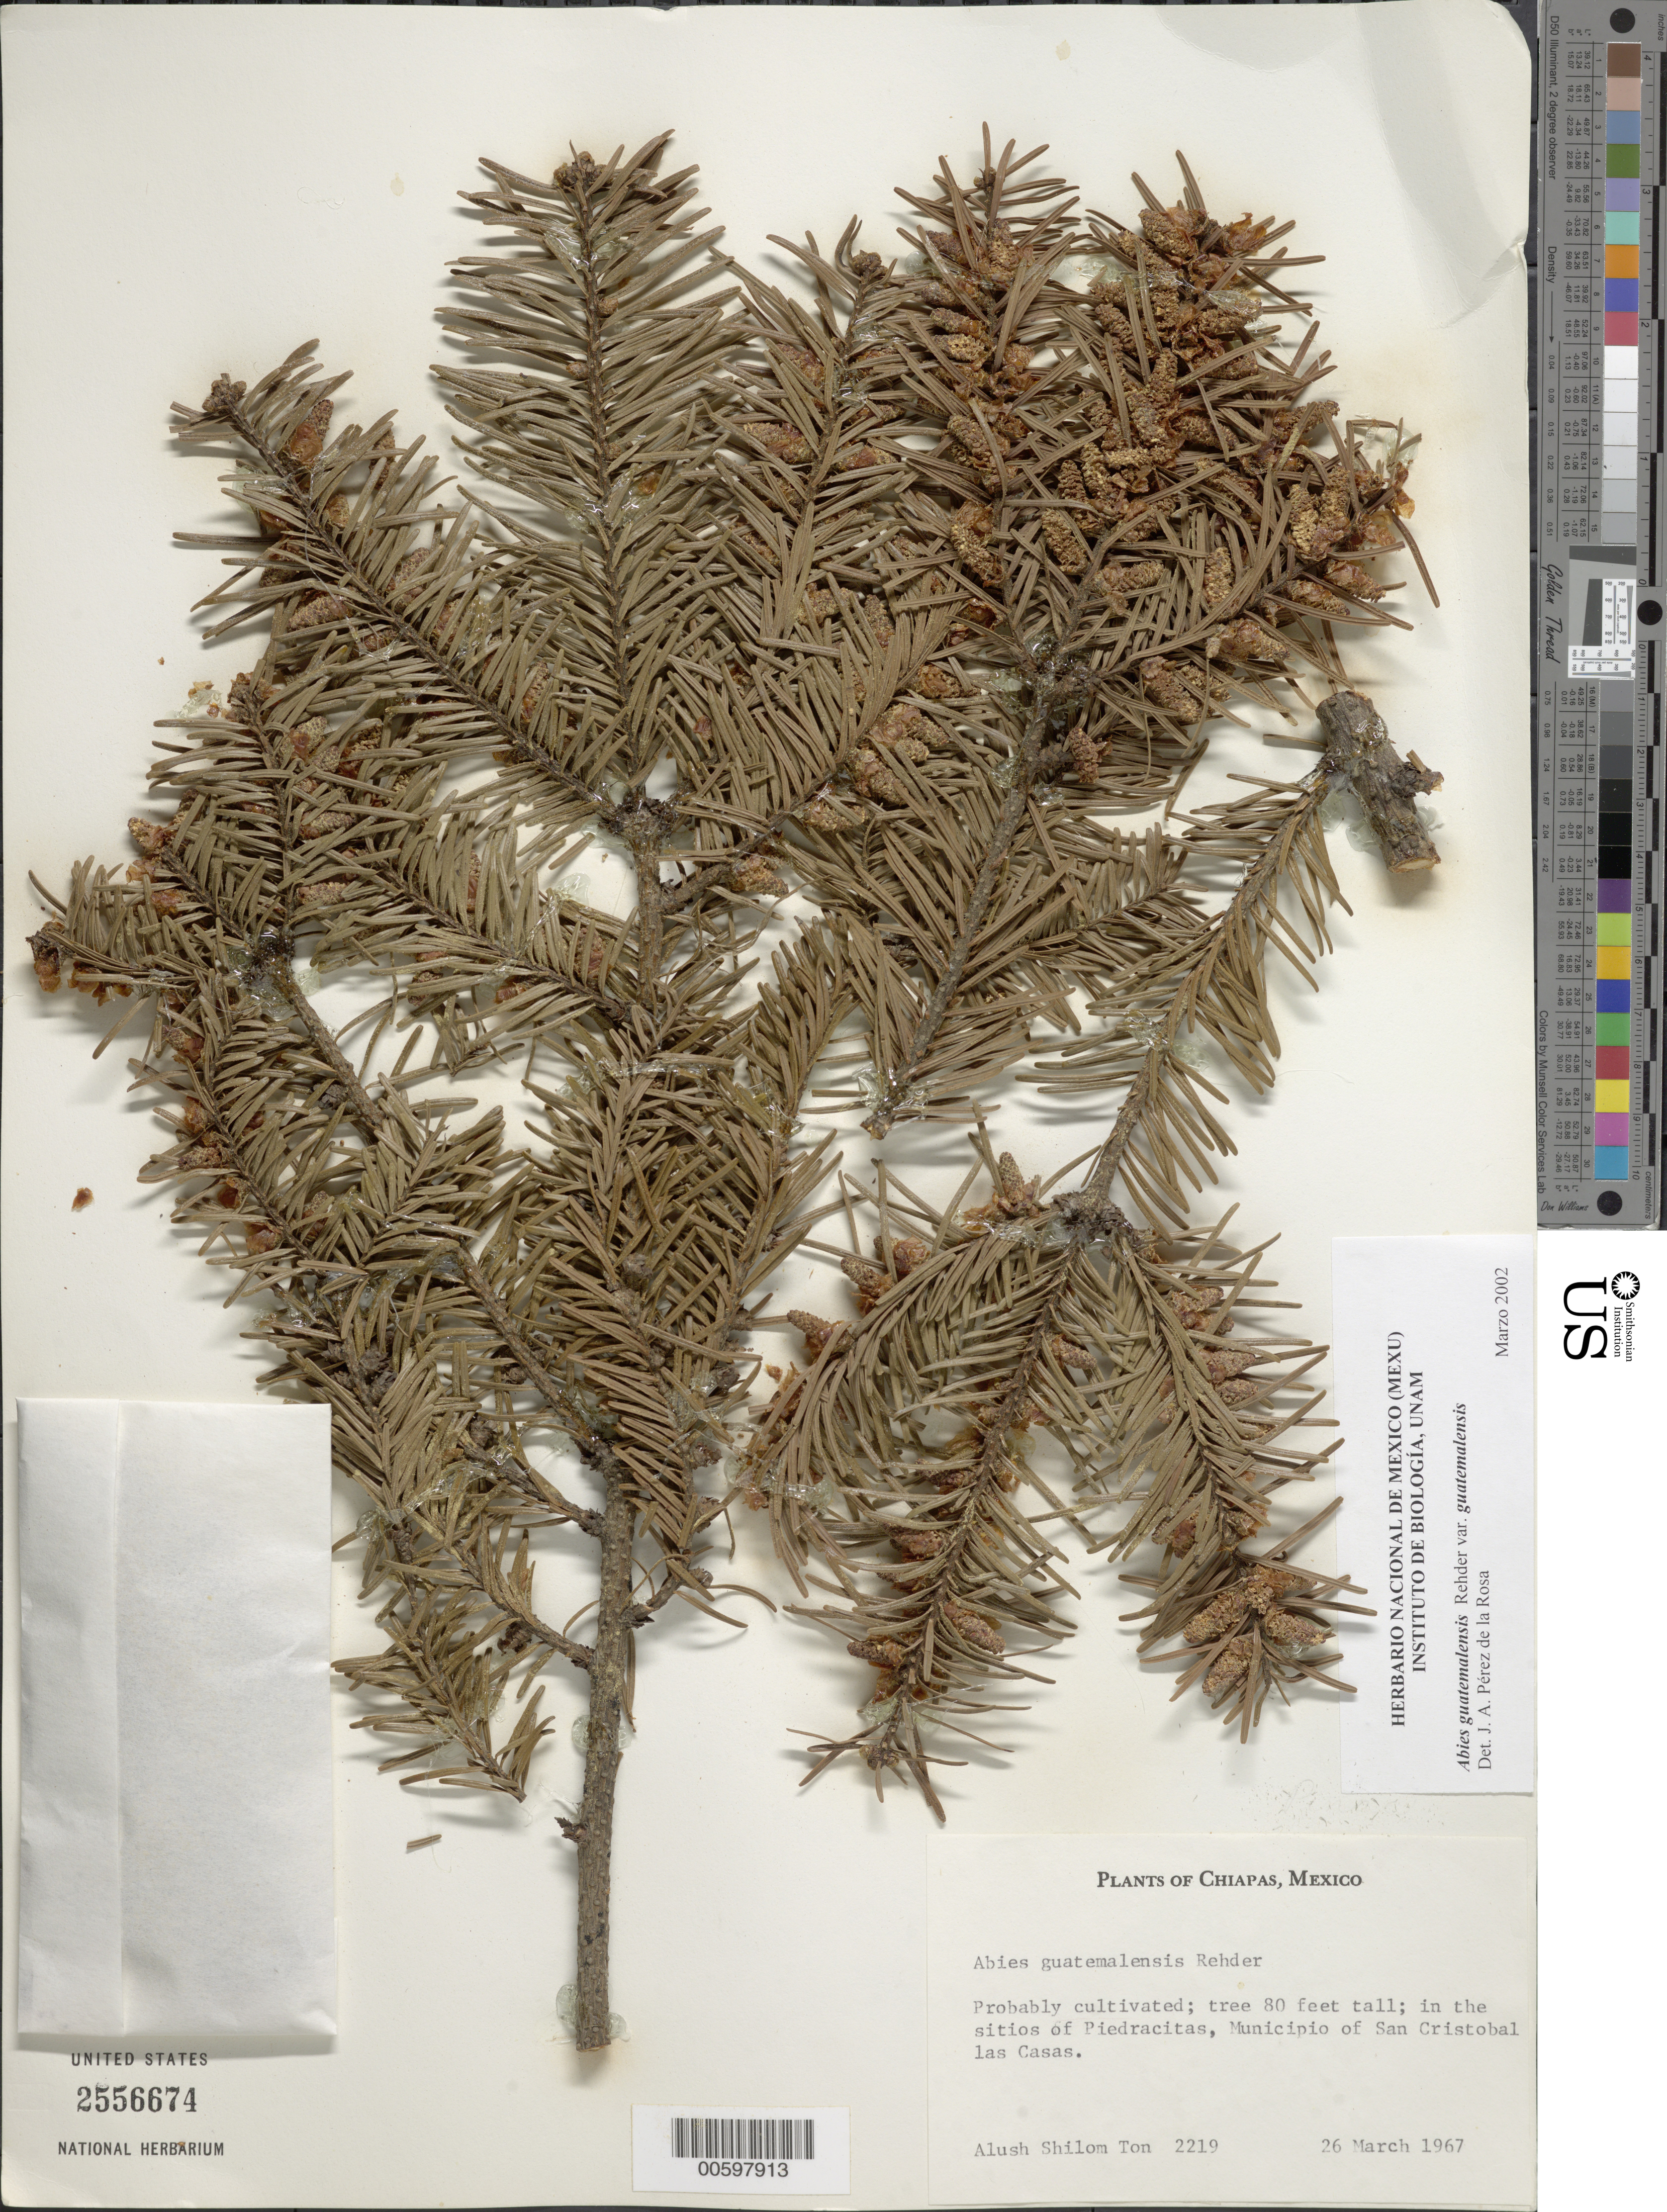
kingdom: Plantae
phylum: Tracheophyta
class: Pinopsida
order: Pinales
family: Pinaceae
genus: Abies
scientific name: Abies guatemalensis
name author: Rehder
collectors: A. S. Ton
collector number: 2219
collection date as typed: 26 Mar 1967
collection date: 1967-03-26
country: Mexico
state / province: Chiapas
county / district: San Cristóbal de Las Casas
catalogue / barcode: US 2556674